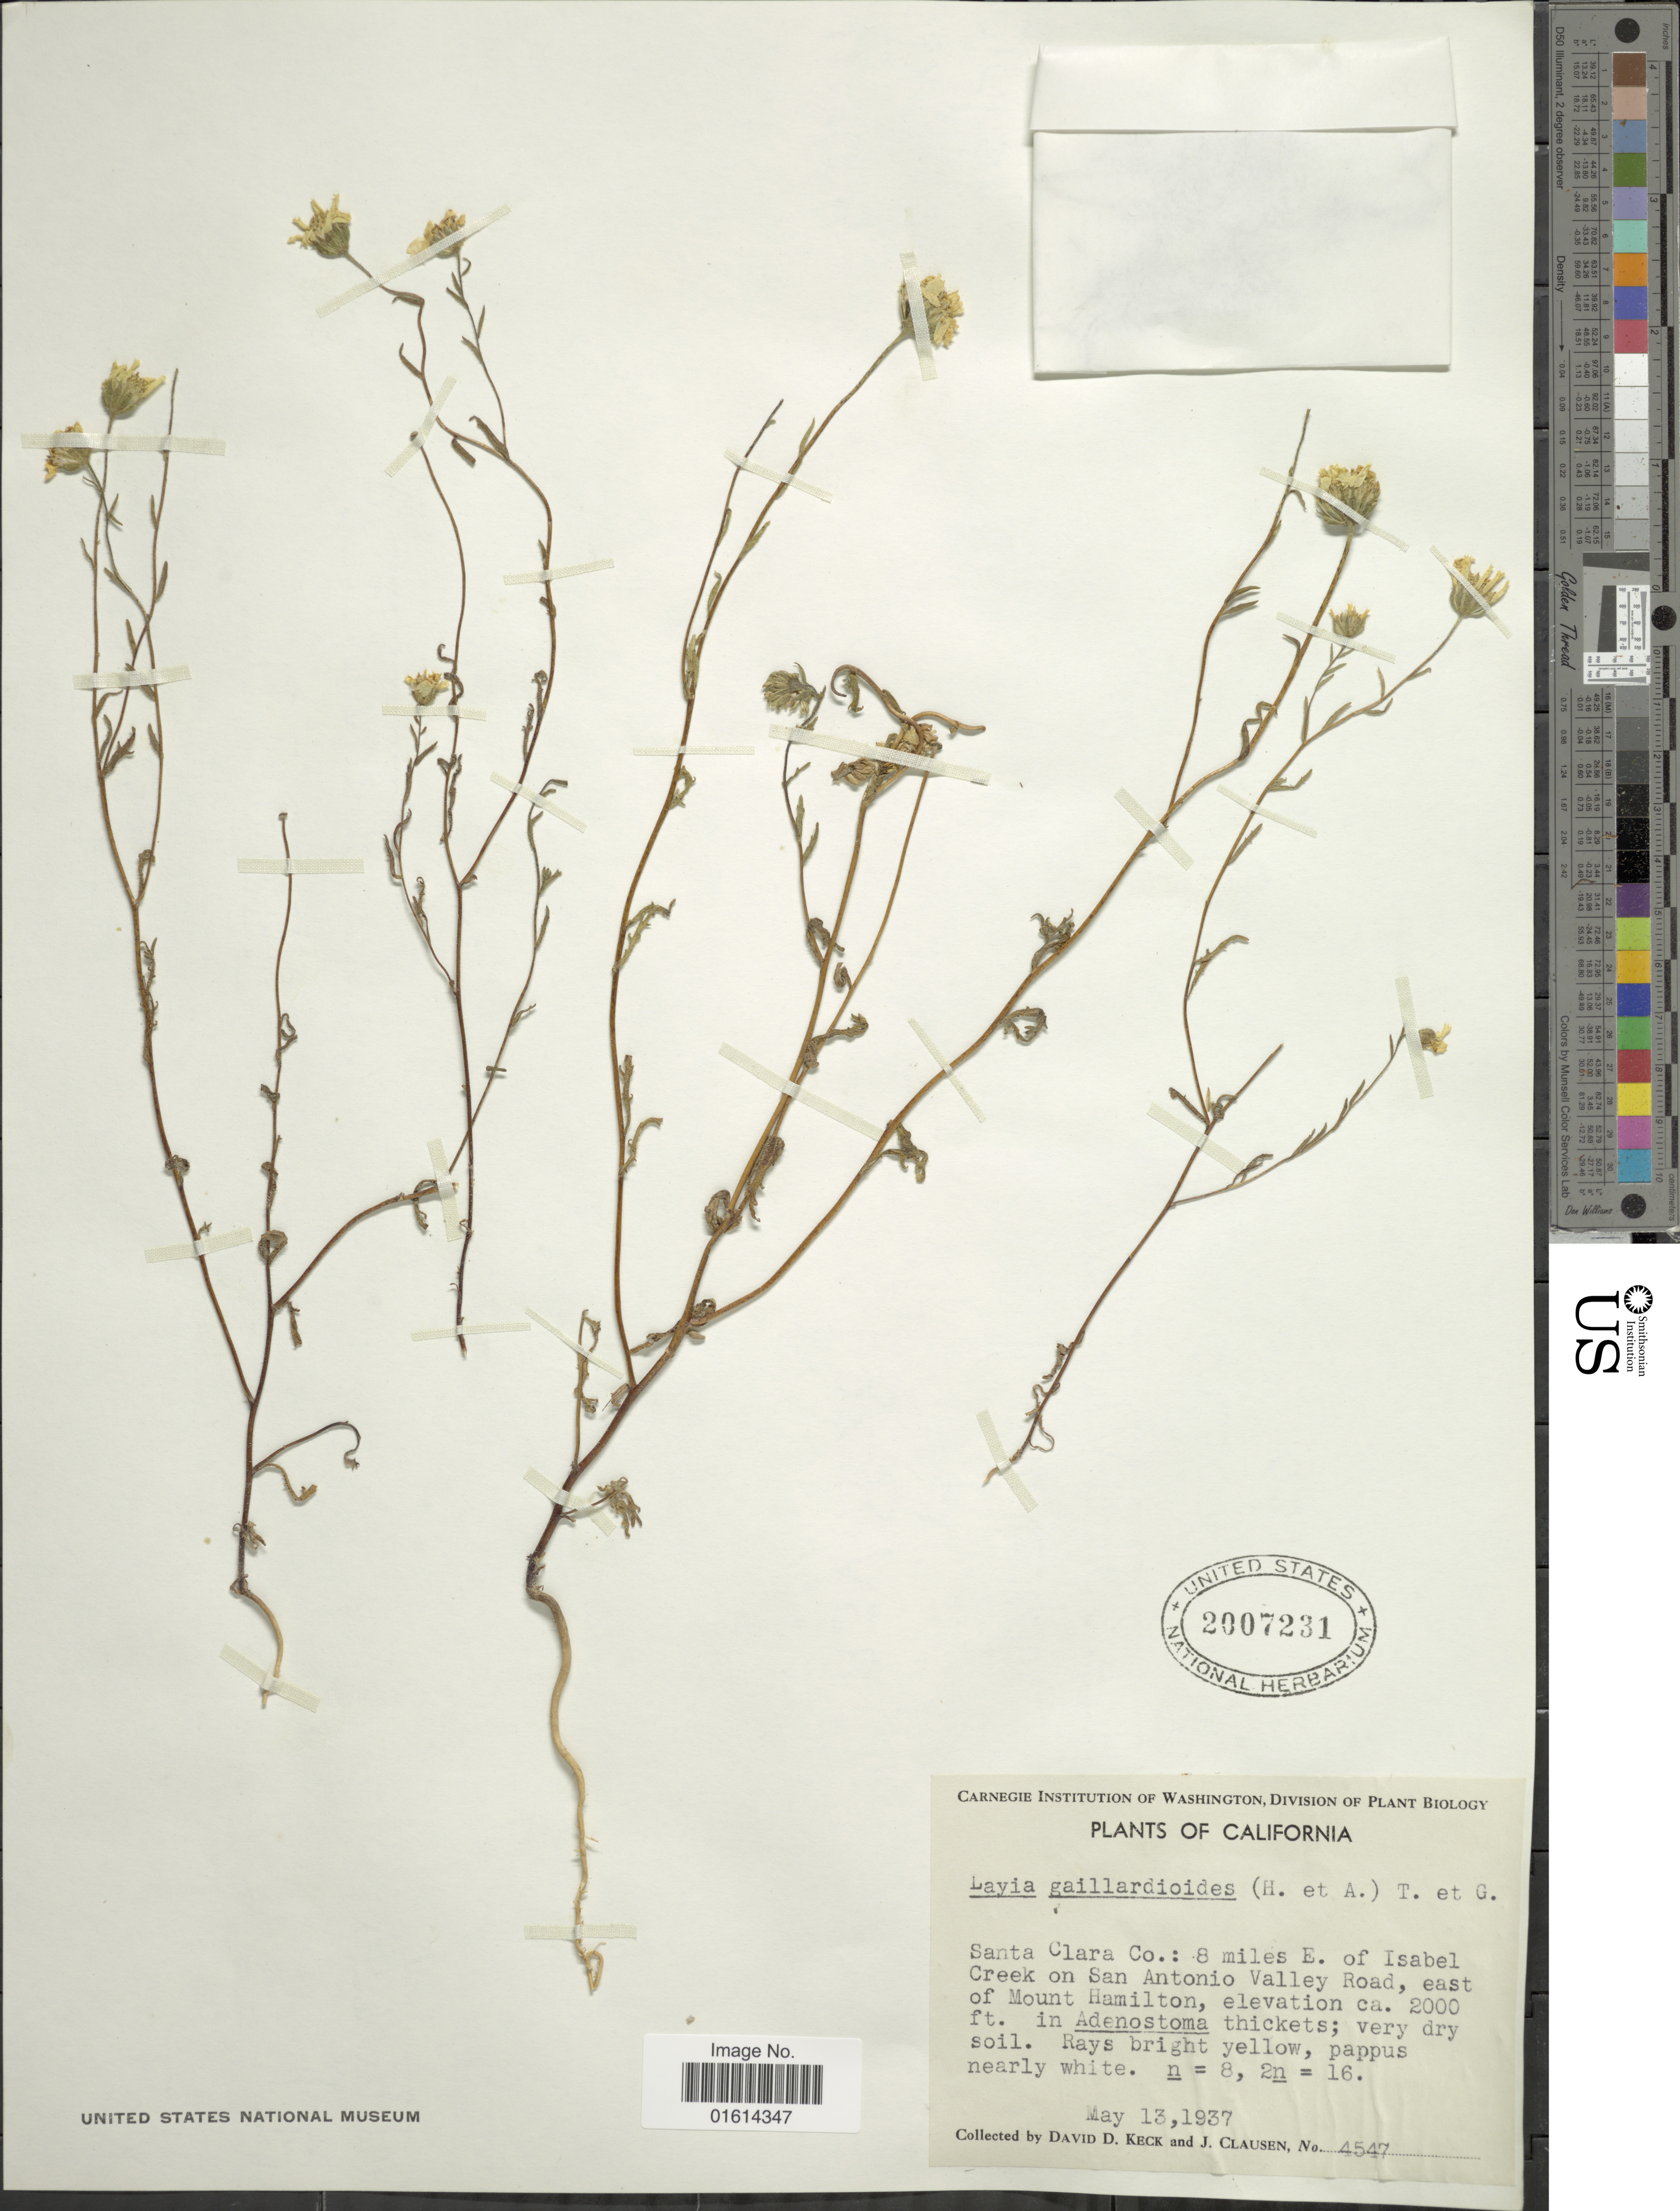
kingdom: Plantae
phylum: Tracheophyta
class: Magnoliopsida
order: Asterales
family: Asteraceae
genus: Layia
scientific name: Layia gaillardioides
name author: (Hook. & Arn.) DC.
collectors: D. D. Keck & J. Clausen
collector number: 4547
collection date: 1937-05-13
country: United States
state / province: California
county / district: Santa Clara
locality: Santa Clara Co., 8 miles E. of Isabel Creek on San Antonio Valley Road, east of Mount Hamilton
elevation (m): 610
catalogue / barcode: US 2007231